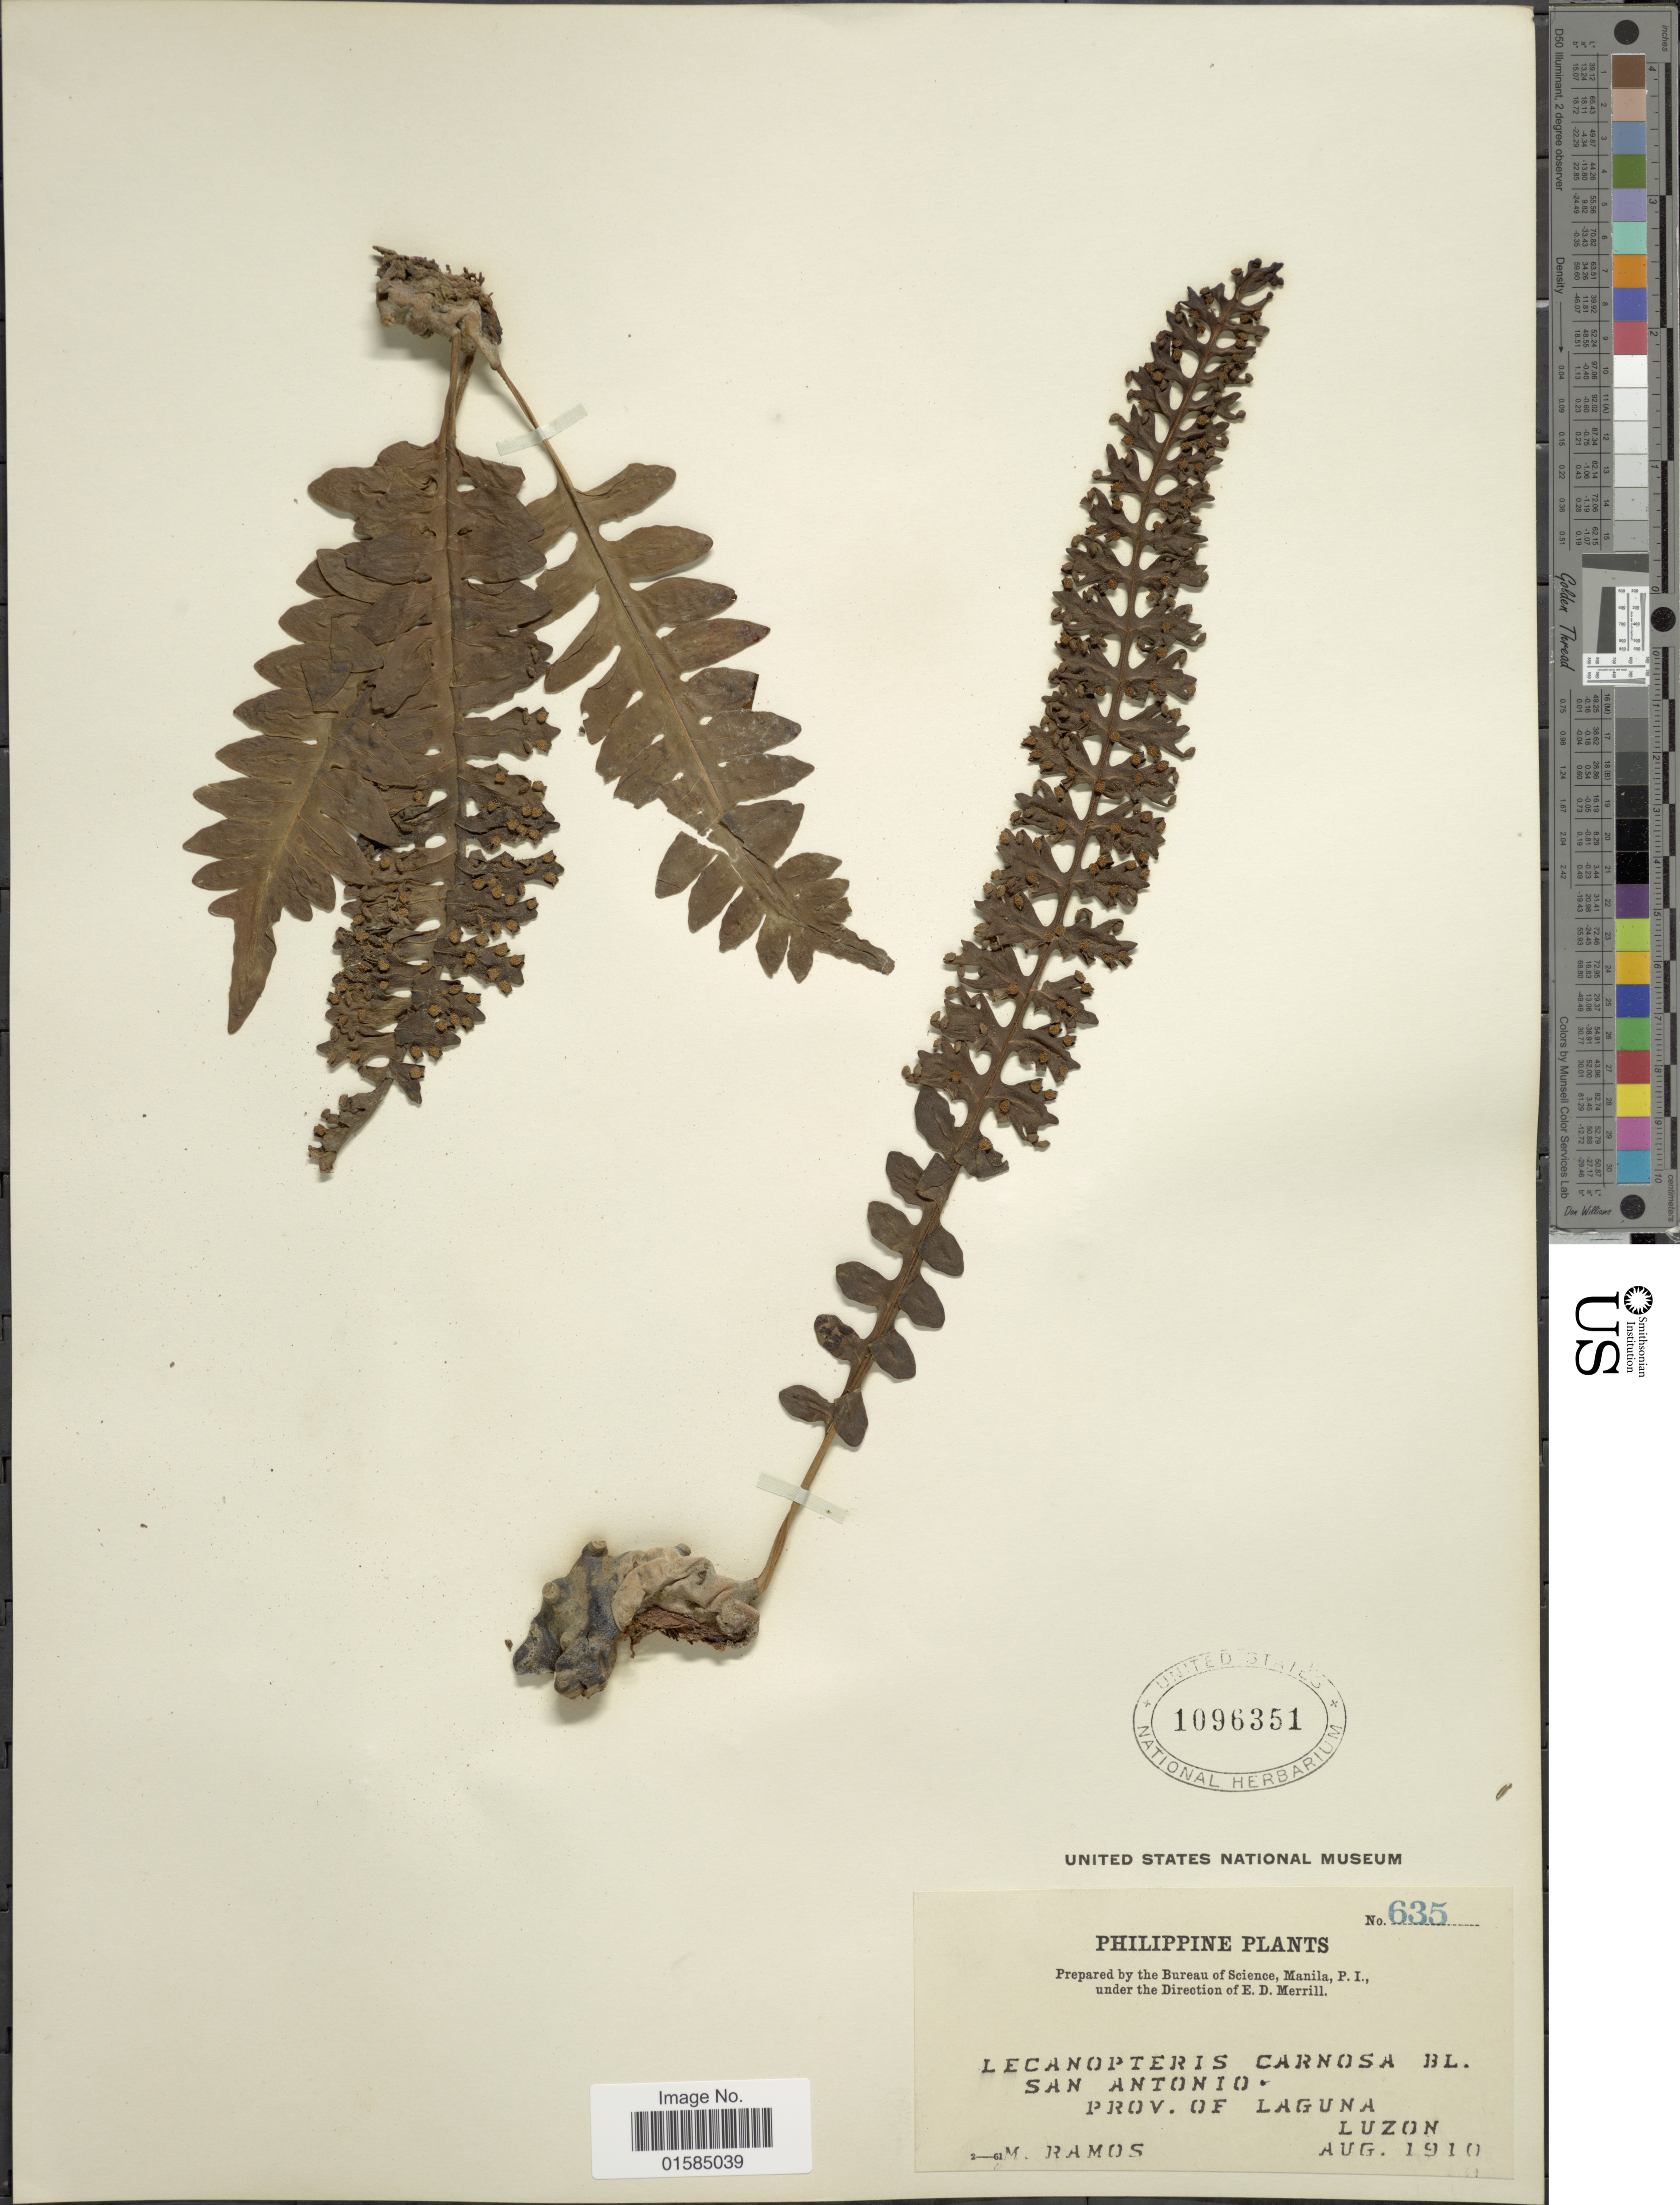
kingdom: Plantae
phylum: Tracheophyta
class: Polypodiopsida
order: Polypodiales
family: Polypodiaceae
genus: Lecanopteris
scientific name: Lecanopteris carnosa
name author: (Reinw.) Blume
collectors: M. Ramos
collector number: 635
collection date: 1910-08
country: Philippines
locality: Philippines, San Antonio, Prov. of Laguna Luzon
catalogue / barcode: US 1096351